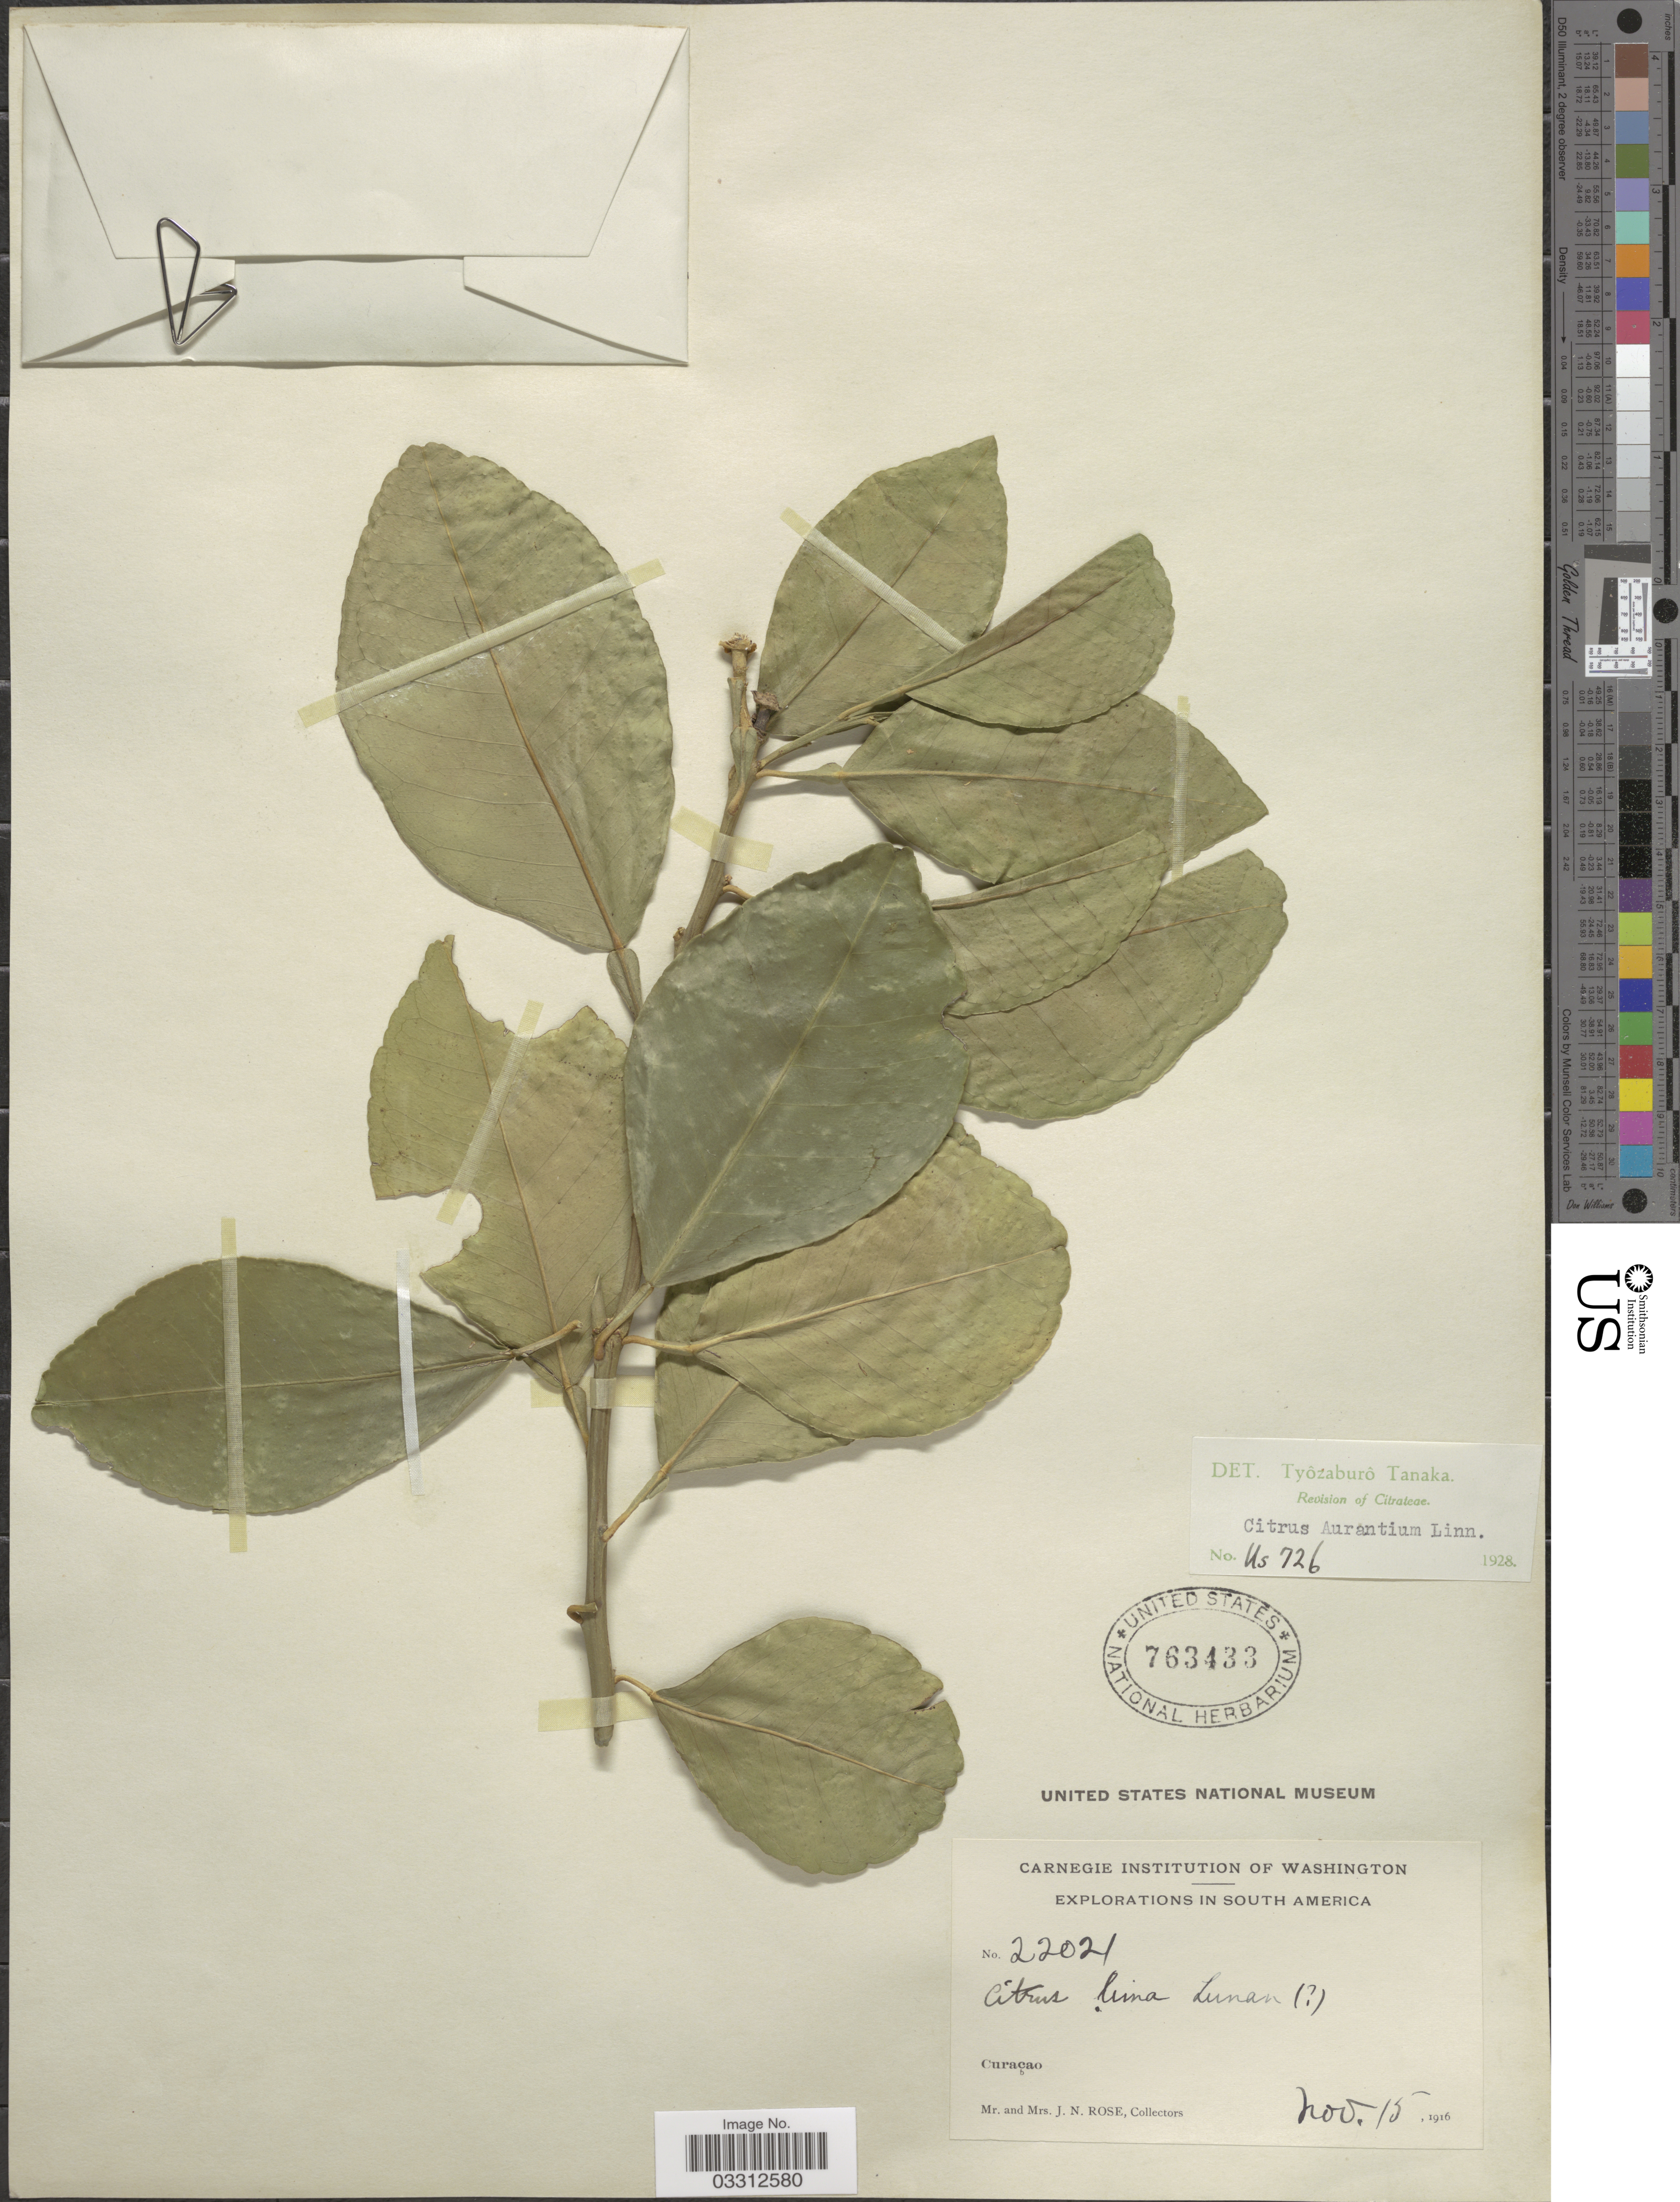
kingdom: Plantae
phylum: Tracheophyta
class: Magnoliopsida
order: Sapindales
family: Rutaceae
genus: Citrus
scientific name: Citrus x aurantium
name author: L.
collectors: J. N. Rose & L. B. Rose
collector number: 22021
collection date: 1916-11-15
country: Curaçao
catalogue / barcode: US 763433